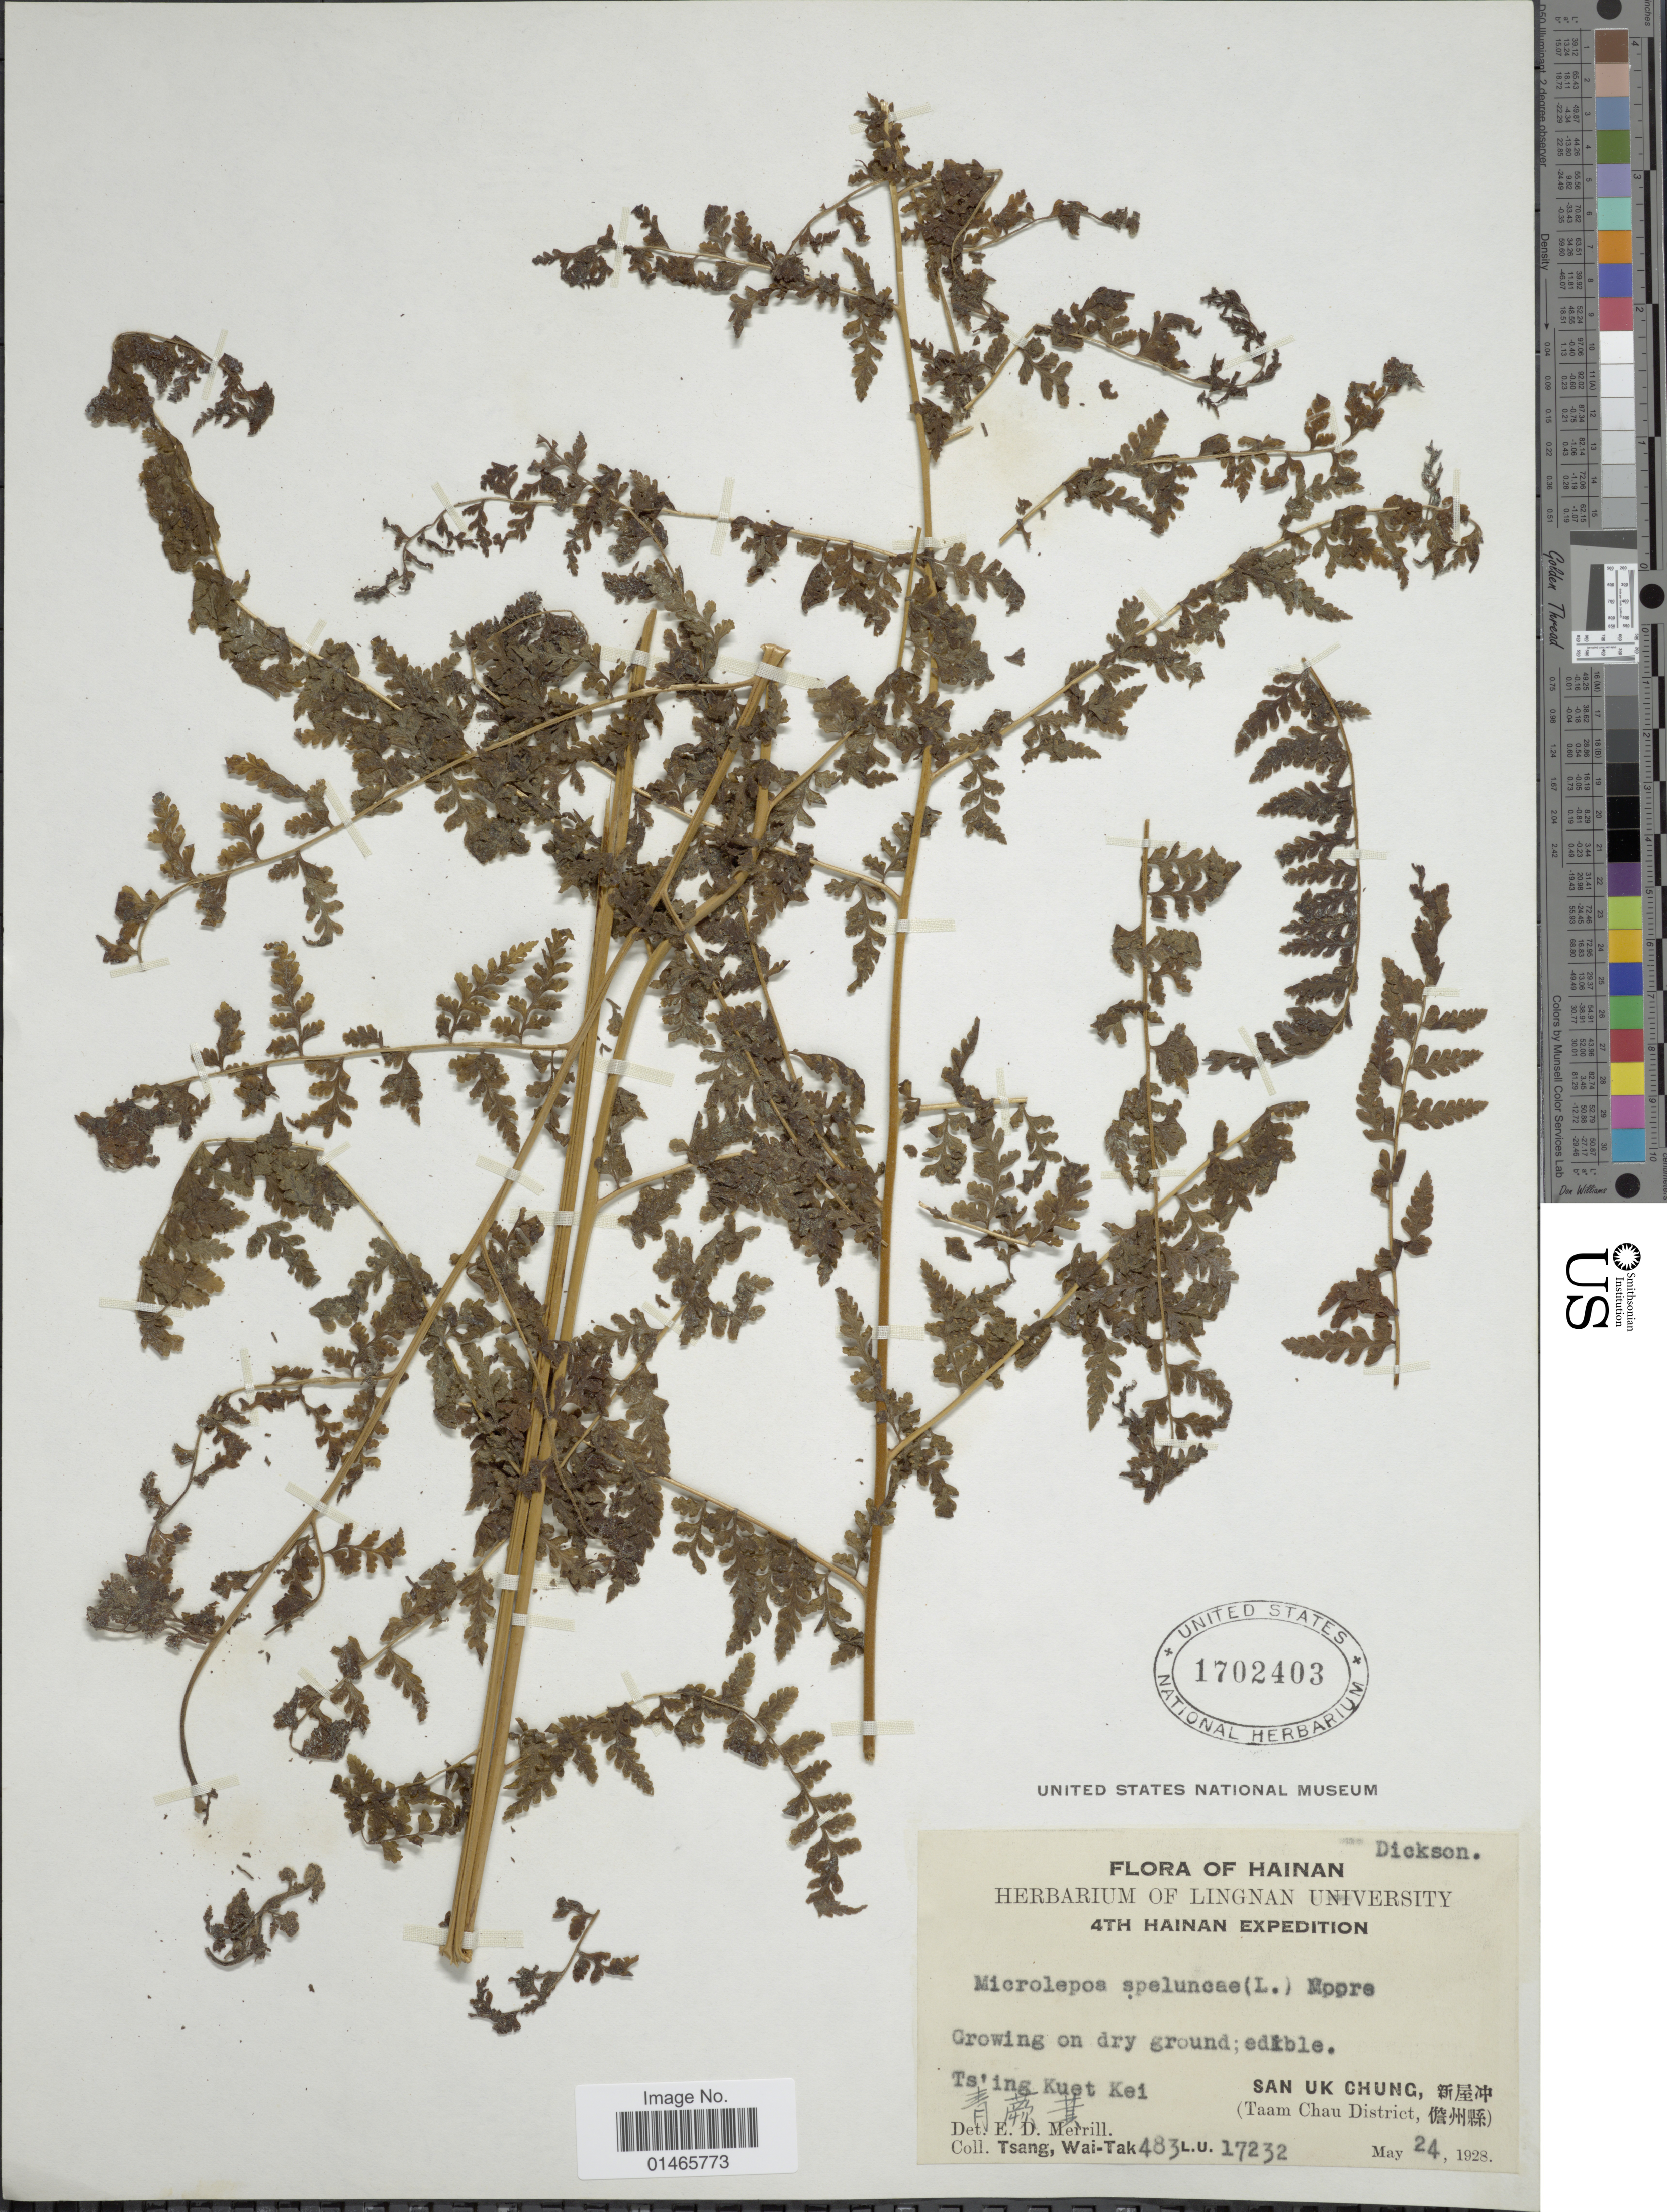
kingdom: Plantae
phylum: Tracheophyta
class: Polypodiopsida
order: Polypodiales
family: Dennstaedtiaceae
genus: Microlepia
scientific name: Microlepia speluncae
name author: (L.) T. Moore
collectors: W. T. Tsang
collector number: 483L.U.17232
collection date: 1928-05-24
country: China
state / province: Hainan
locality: Tsíng Kuet Kei, San Uk Chung, Taam Chau District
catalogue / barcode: US 1702403